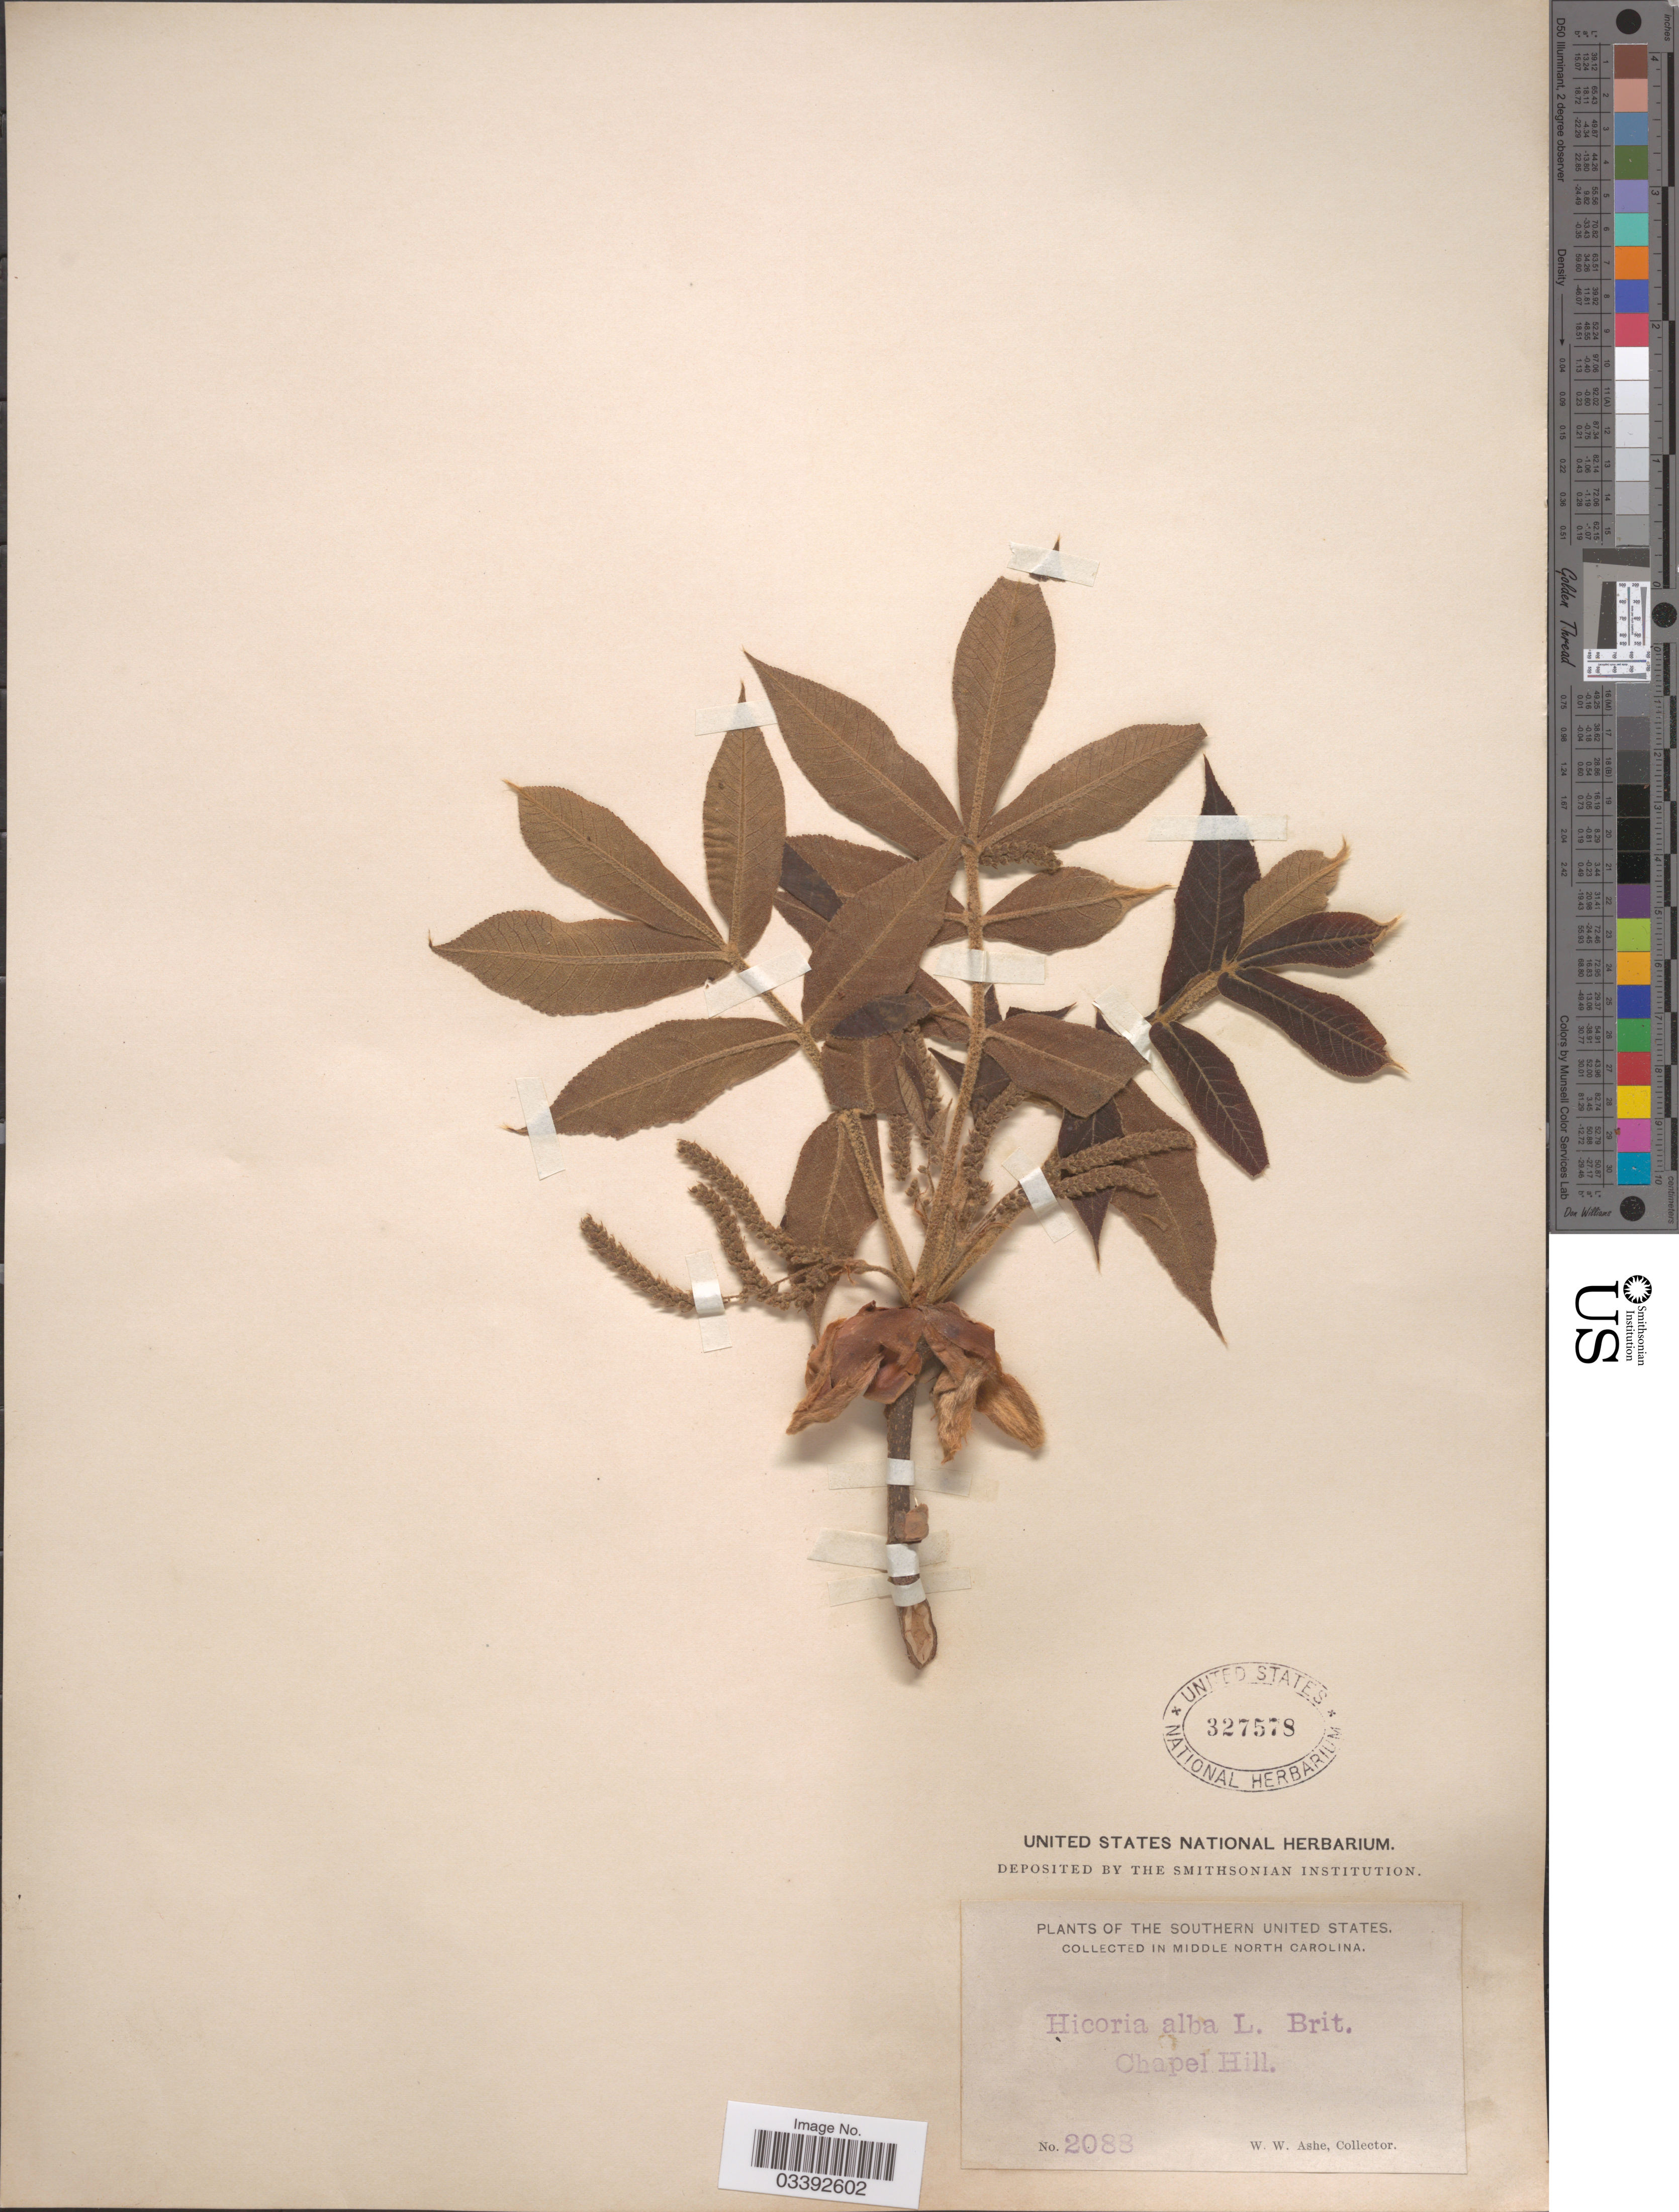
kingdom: Plantae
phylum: Tracheophyta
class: Magnoliopsida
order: Fagales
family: Juglandaceae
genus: Carya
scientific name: Carya tomentosa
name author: (Lam.) Nutt.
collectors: W. W. Ashe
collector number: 2088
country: United States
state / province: North Carolina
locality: Middle North Carolina. Chapel Hill.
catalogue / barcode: US 327578